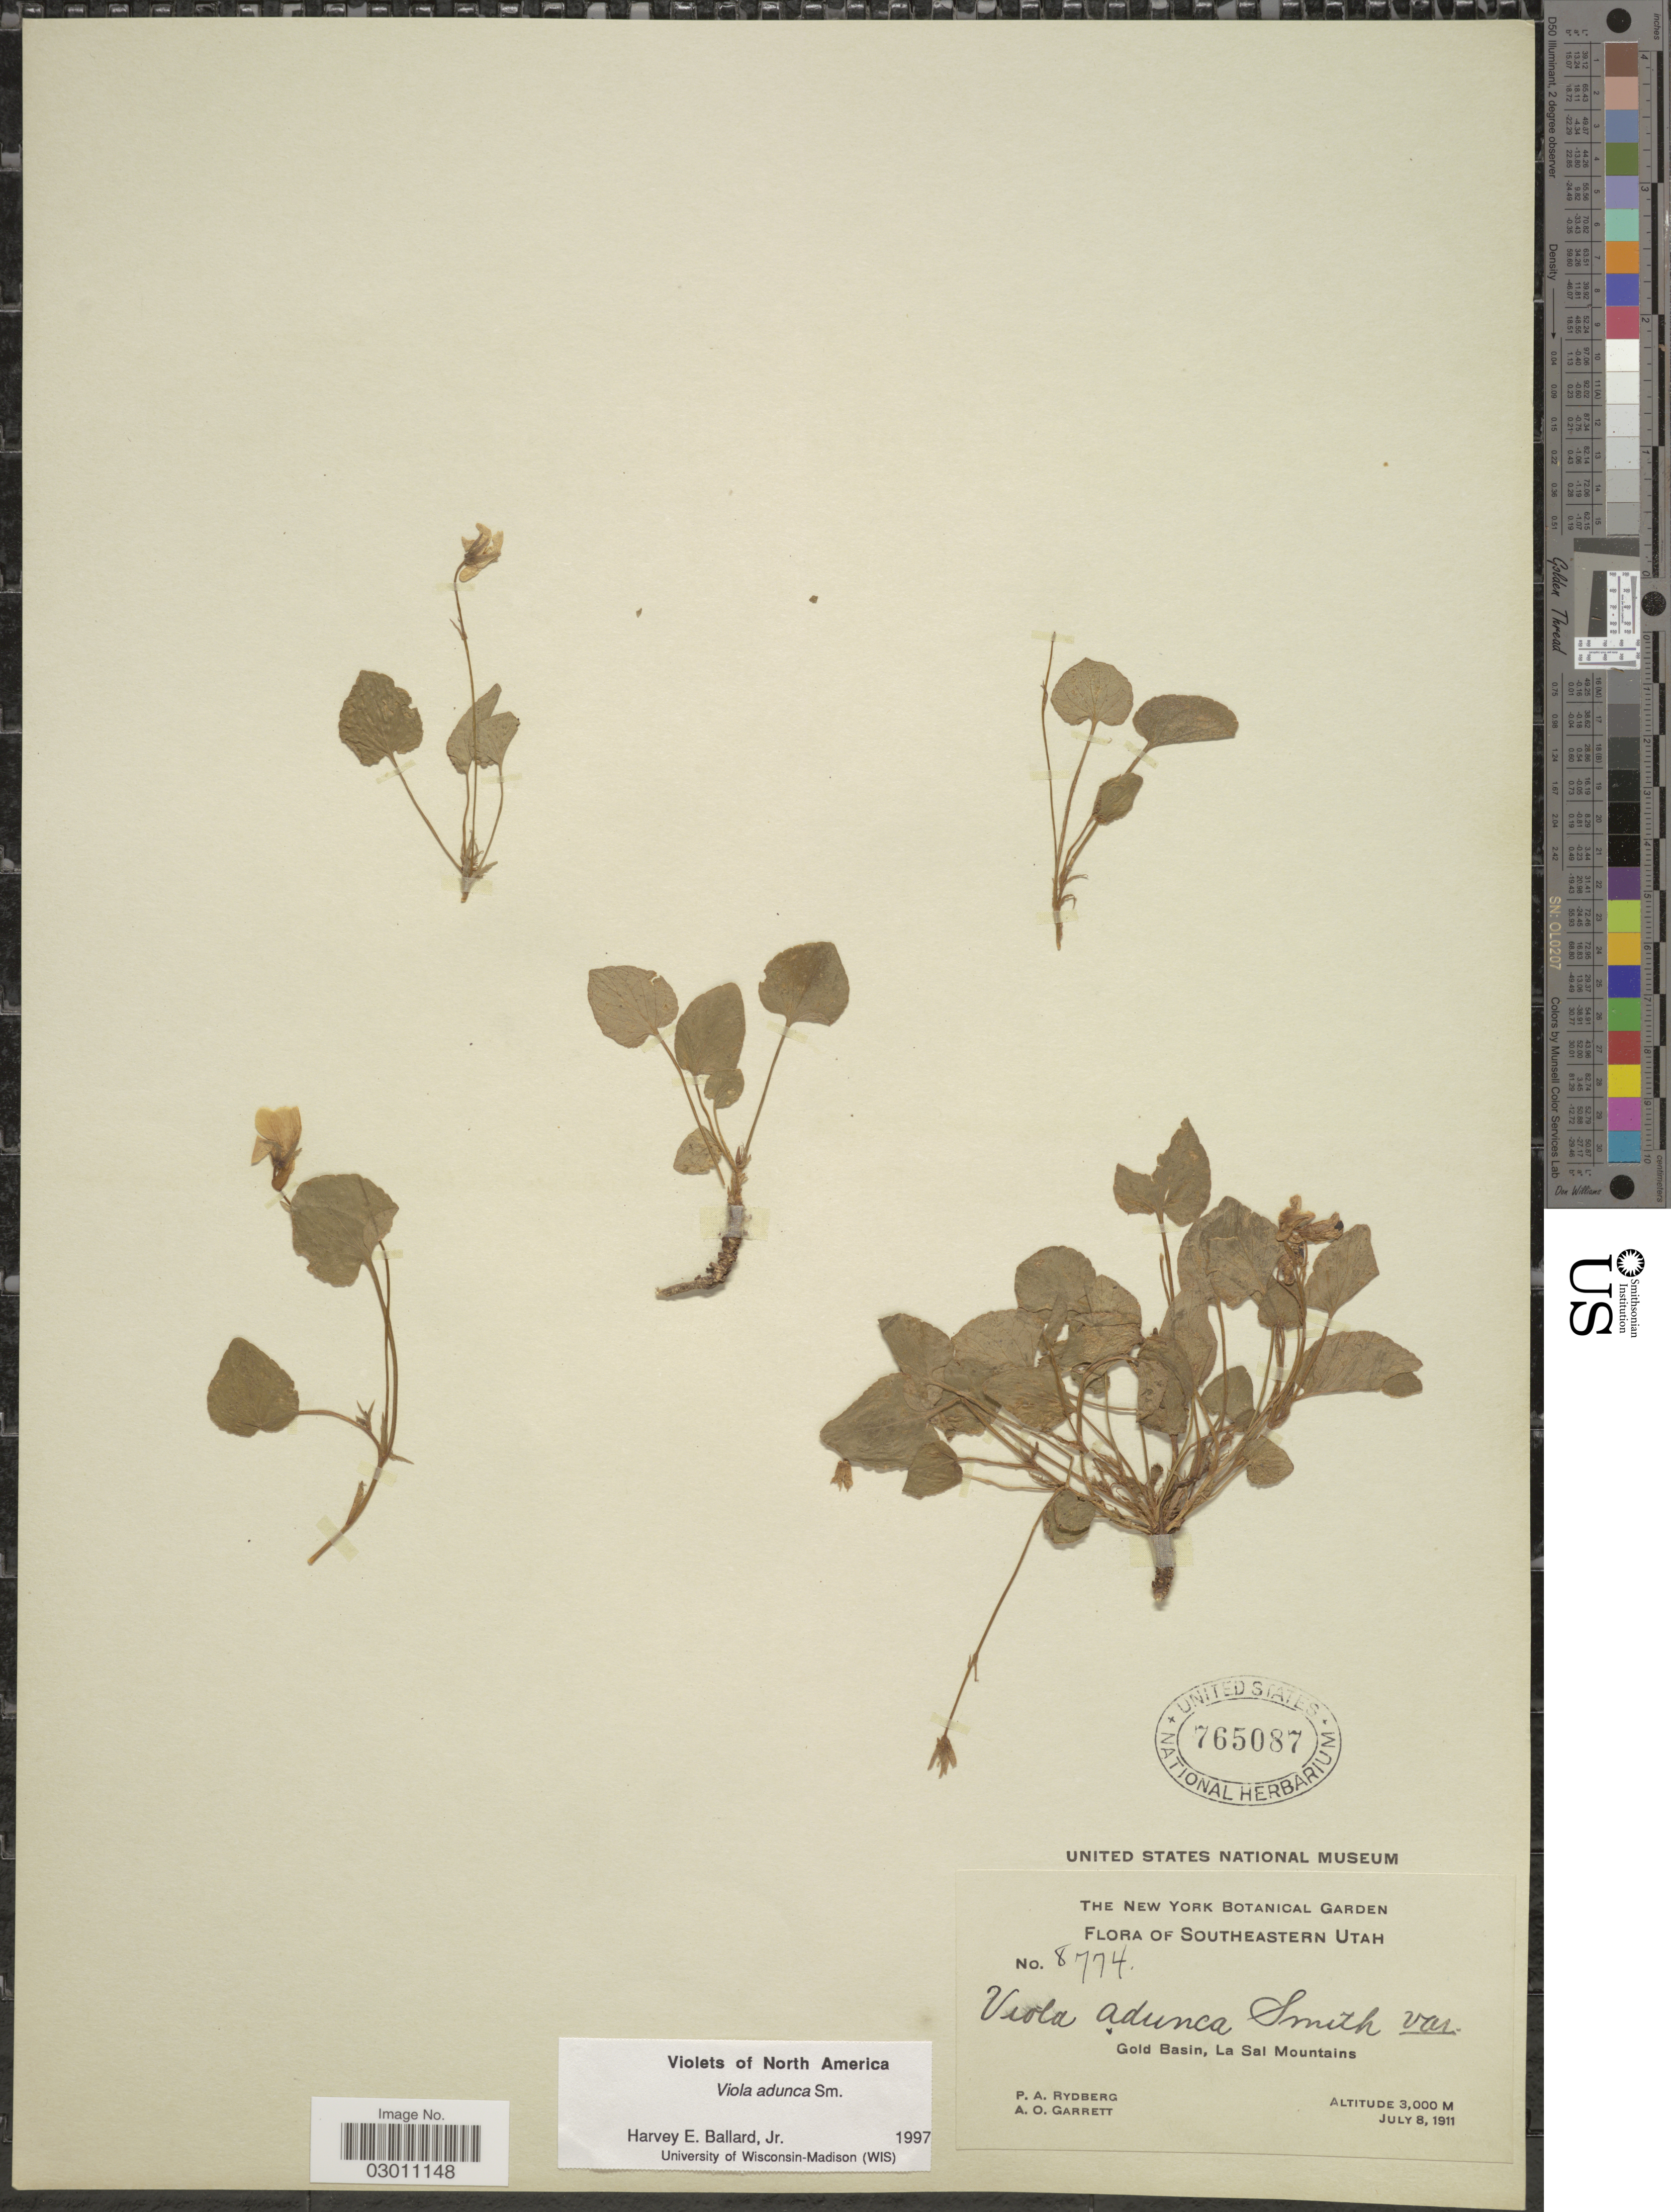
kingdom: Plantae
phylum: Tracheophyta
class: Magnoliopsida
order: Malpighiales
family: Violaceae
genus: Viola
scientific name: Viola adunca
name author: Sm.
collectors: P. A. Rydberg & A. O. Garrett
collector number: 8774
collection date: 1911-07-08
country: United States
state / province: Utah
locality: Southeastern Utah. Gold Basin, La Sai Mountains.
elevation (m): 3000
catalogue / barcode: US 765087